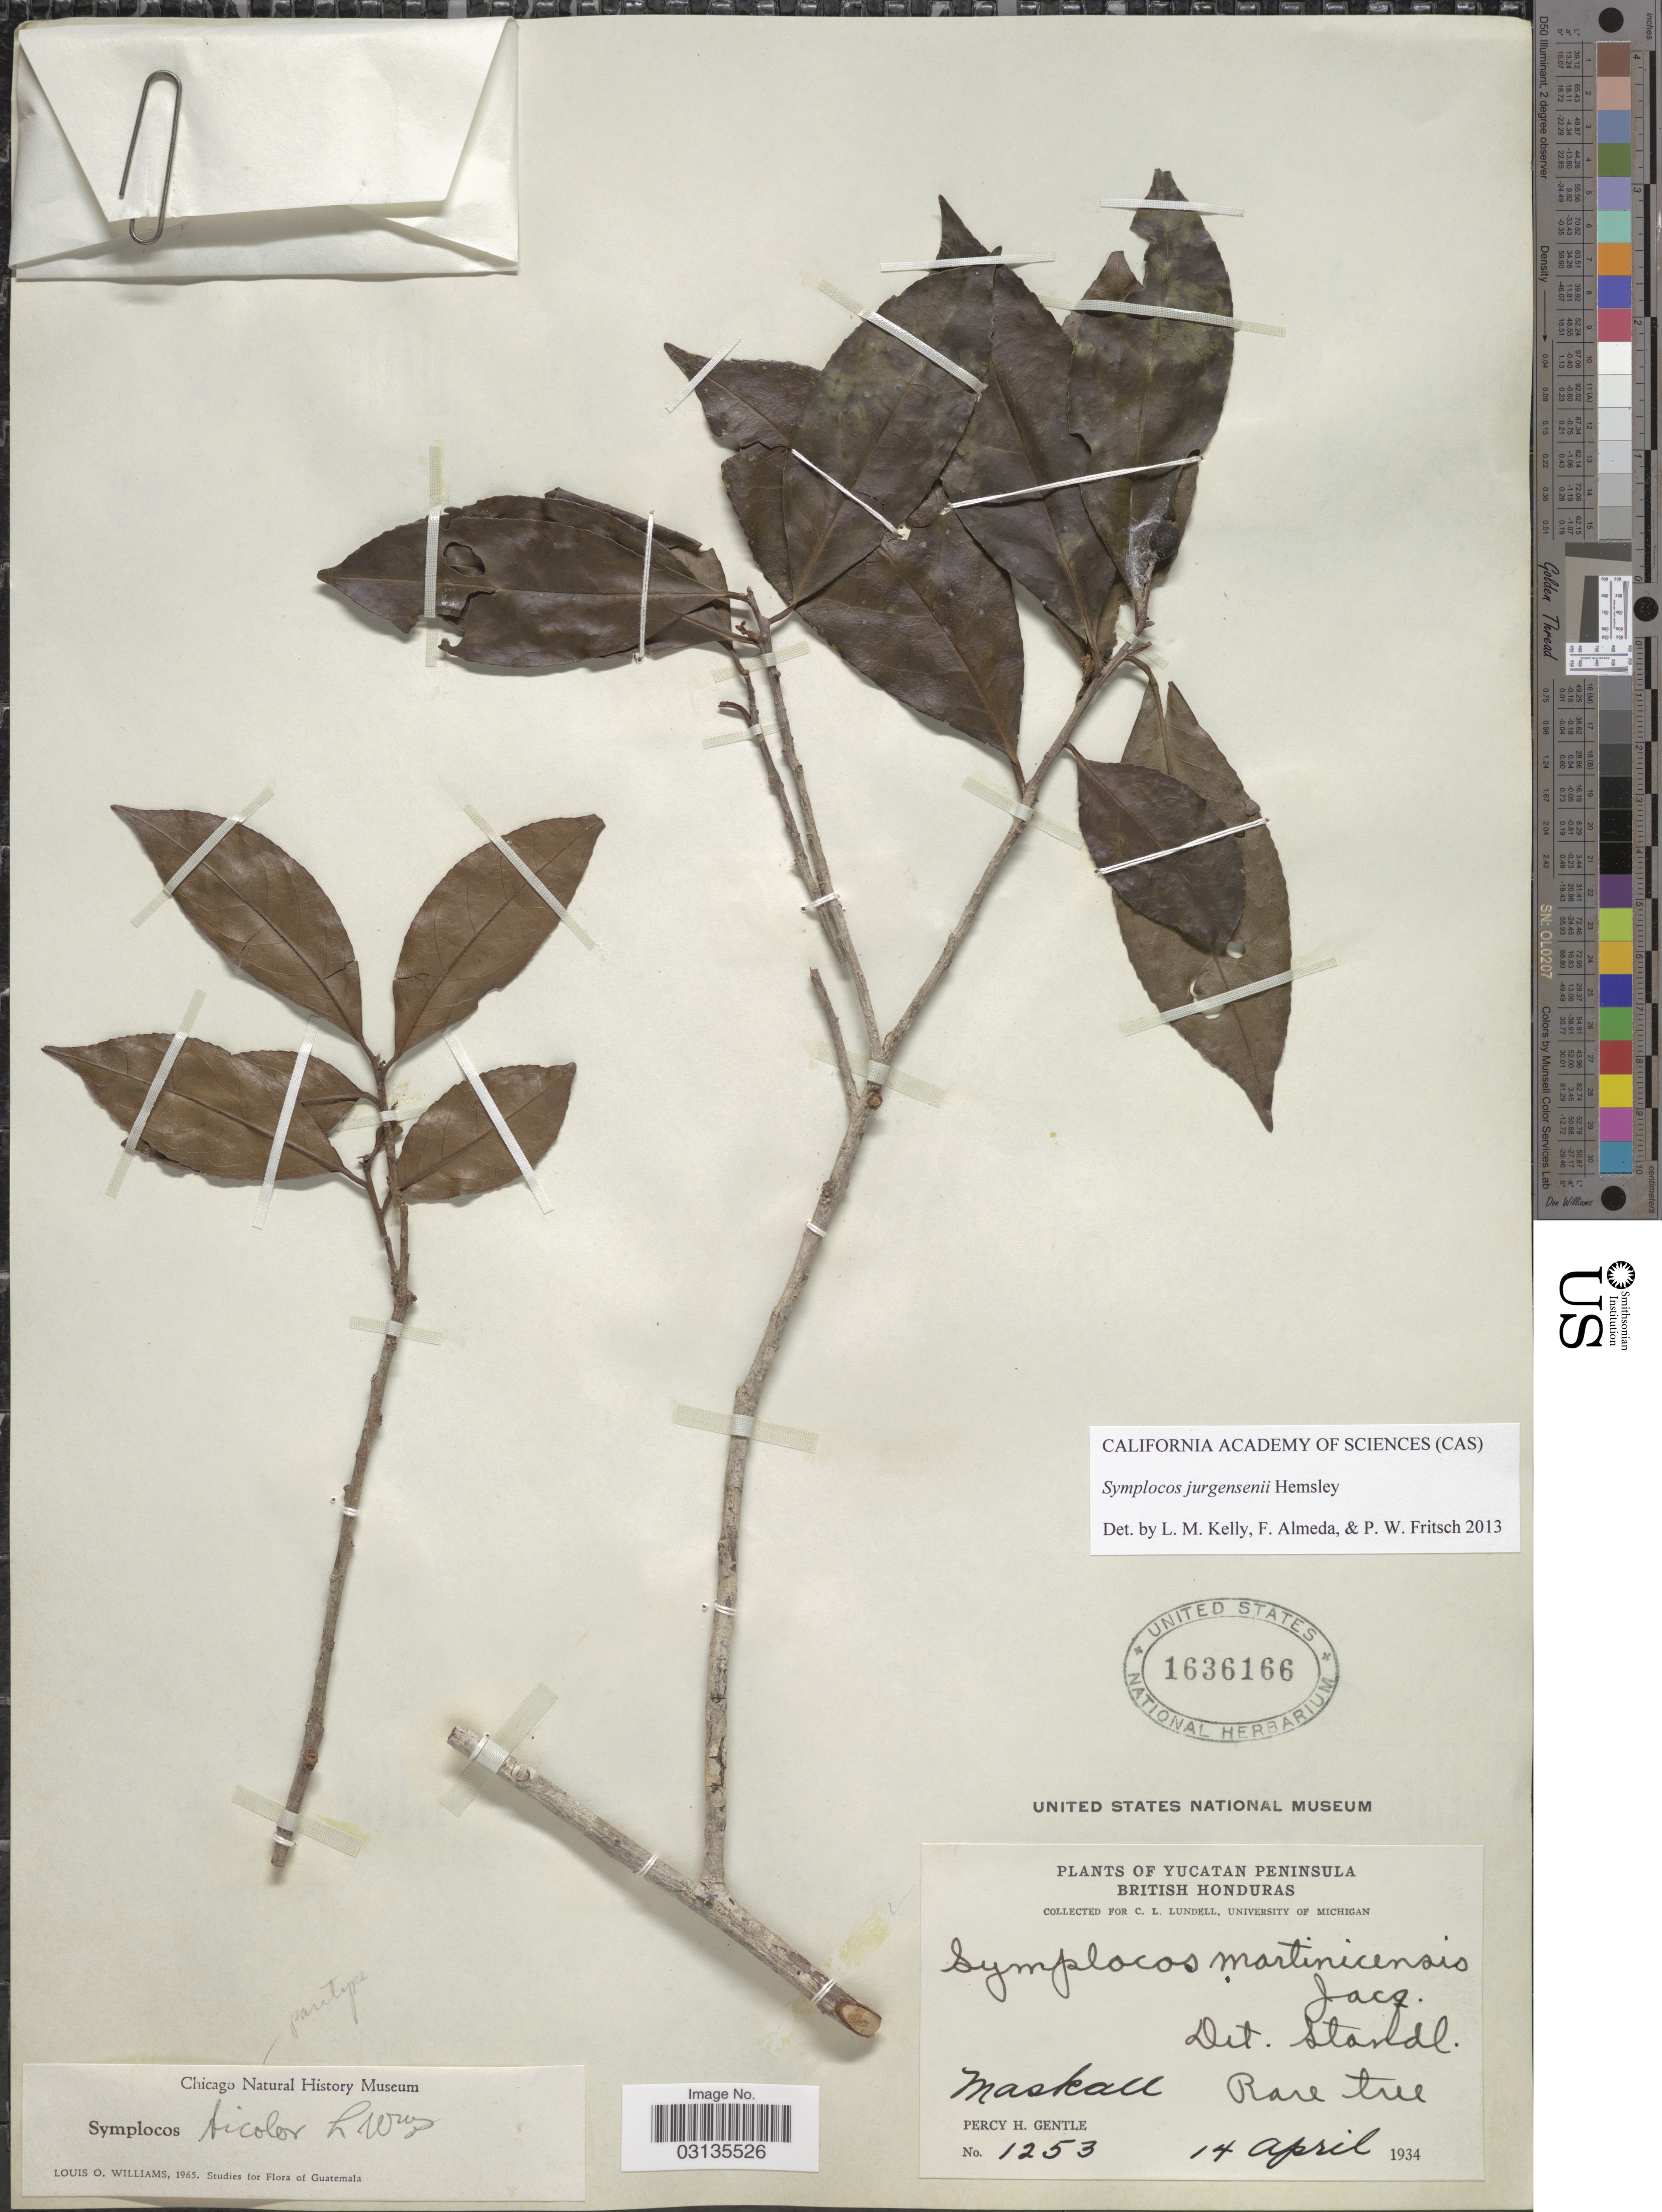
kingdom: Plantae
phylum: Tracheophyta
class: Magnoliopsida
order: Ericales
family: Symplocaceae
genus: Symplocos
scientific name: Symplocos jurgensenii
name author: Hemsl.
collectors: P. H. Gentle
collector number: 1253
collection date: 1934-04-14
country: Belize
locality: Yucatan Peninsula. British Honduras. Maskall.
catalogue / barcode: US 1636166